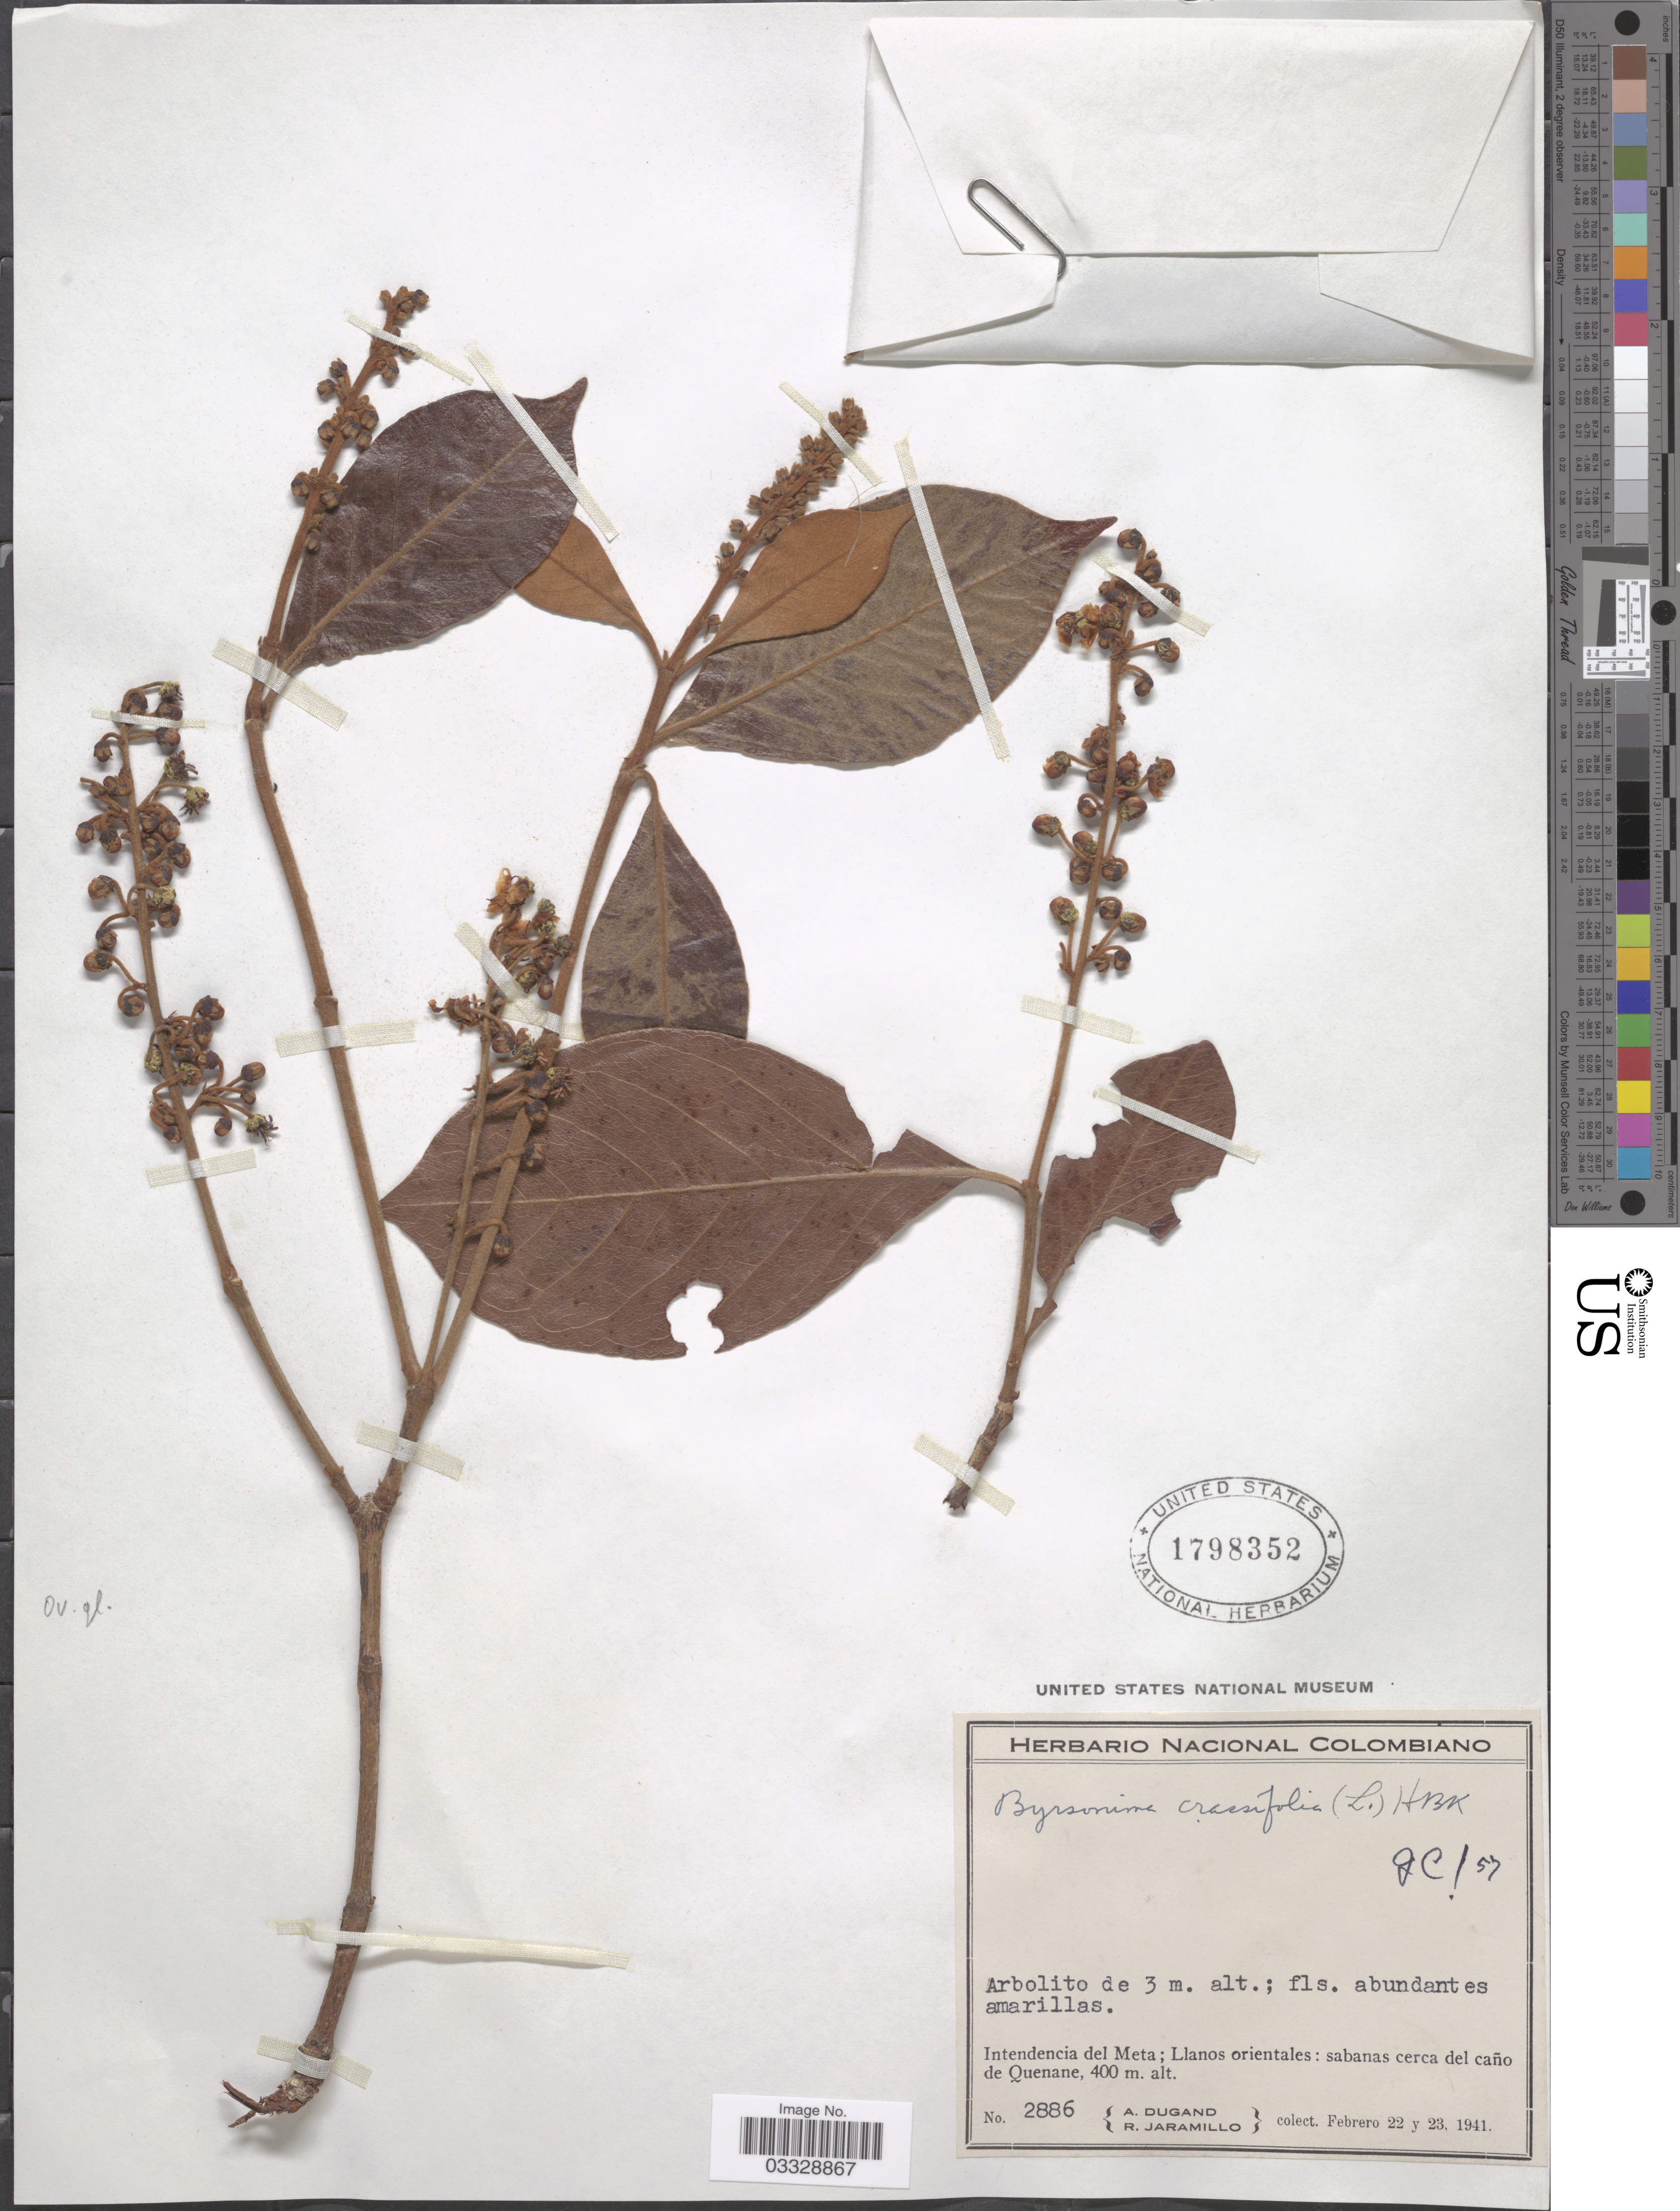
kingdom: Plantae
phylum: Tracheophyta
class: Magnoliopsida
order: Malpighiales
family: Malpighiaceae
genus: Byrsonima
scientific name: Byrsonima crassifolia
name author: (L.) Kunth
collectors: A. Dugand & R. Jaramillo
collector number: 2886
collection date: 1941-02-22/1941-02-23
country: Colombia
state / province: Meta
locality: Intendencia del Meta; Llanos orientales: sabanas cerca del caño de Quenane.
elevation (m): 400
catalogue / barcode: US 1798352